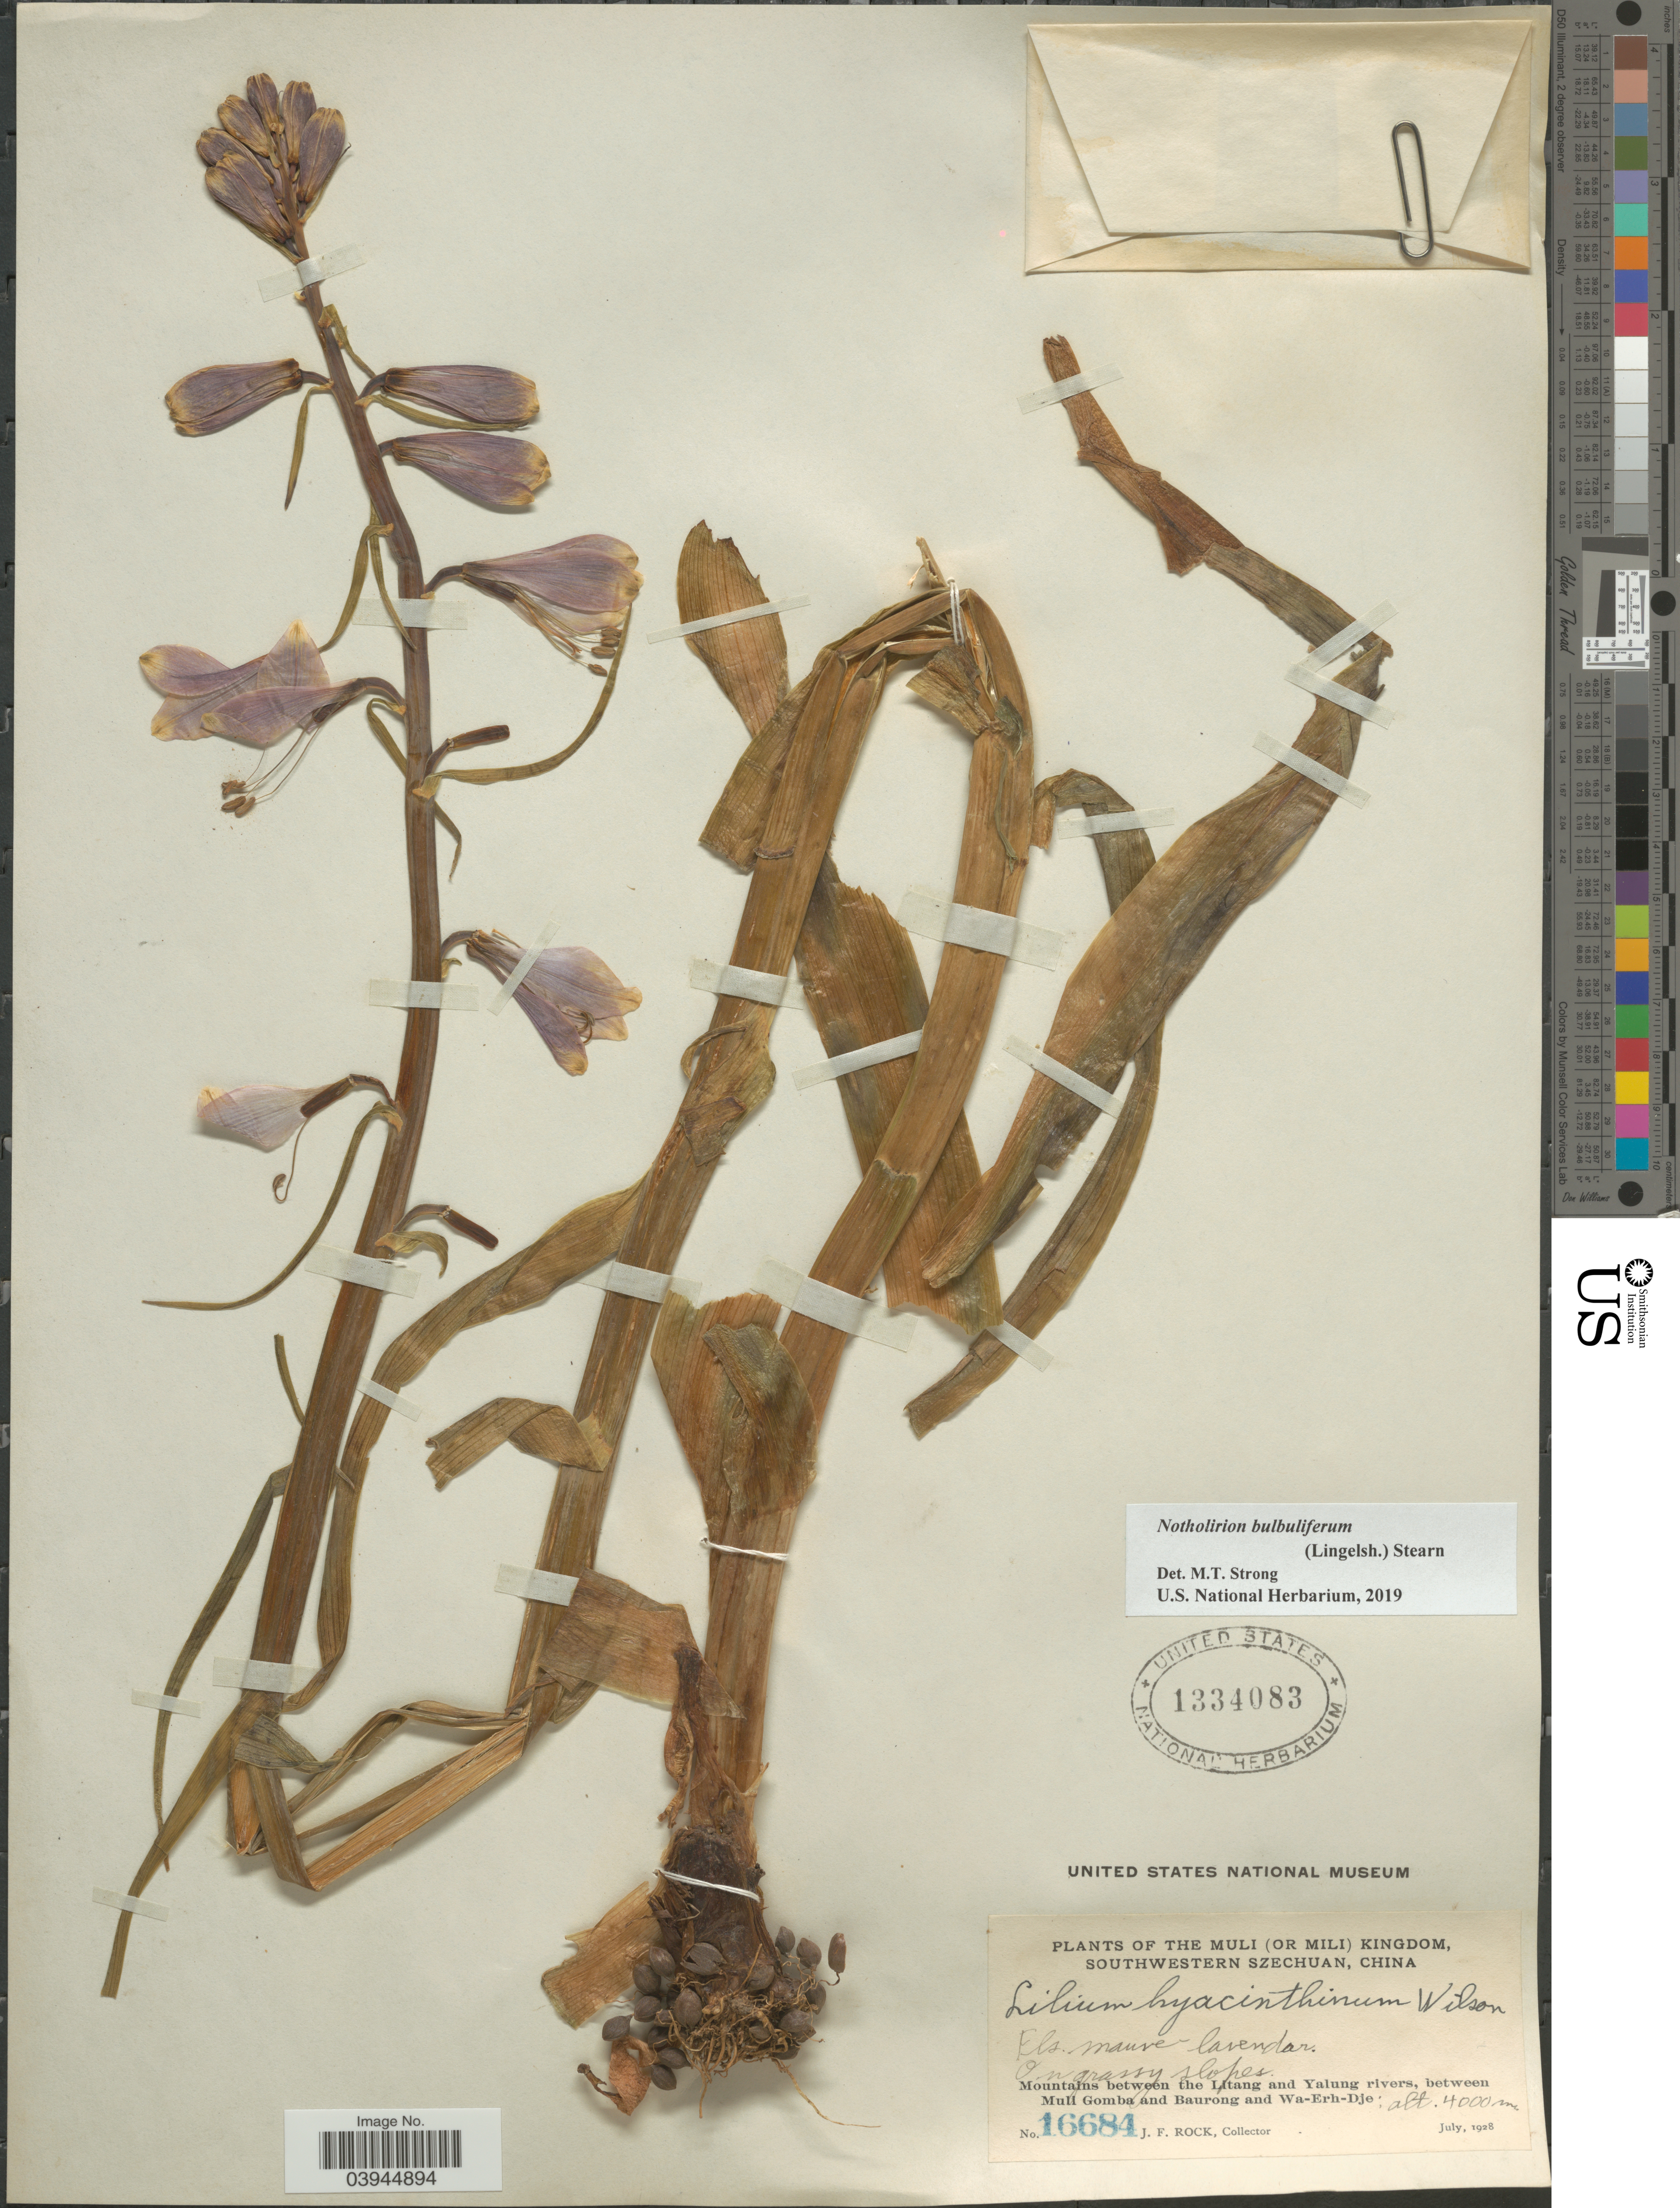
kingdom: Plantae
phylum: Tracheophyta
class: Liliopsida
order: Liliales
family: Liliaceae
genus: Notholirion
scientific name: Notholirion bulbuliferum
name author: (Lingelsh. ex H. Limpr.) Stearn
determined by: Strong, Mark T., (BOT), Smithsonian Institution - National Museum of Natural History (UNITED STATES)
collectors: J. Rock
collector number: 16684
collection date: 1928-07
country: China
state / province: Sichuan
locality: The Muli (or Mili) Kingdom, southwestern Szechuan. Mountains between the Litang and Yalung rivers, between Muli Gomba and Baurong and Wa-Erh-Dje.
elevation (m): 4000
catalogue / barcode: US 1334083